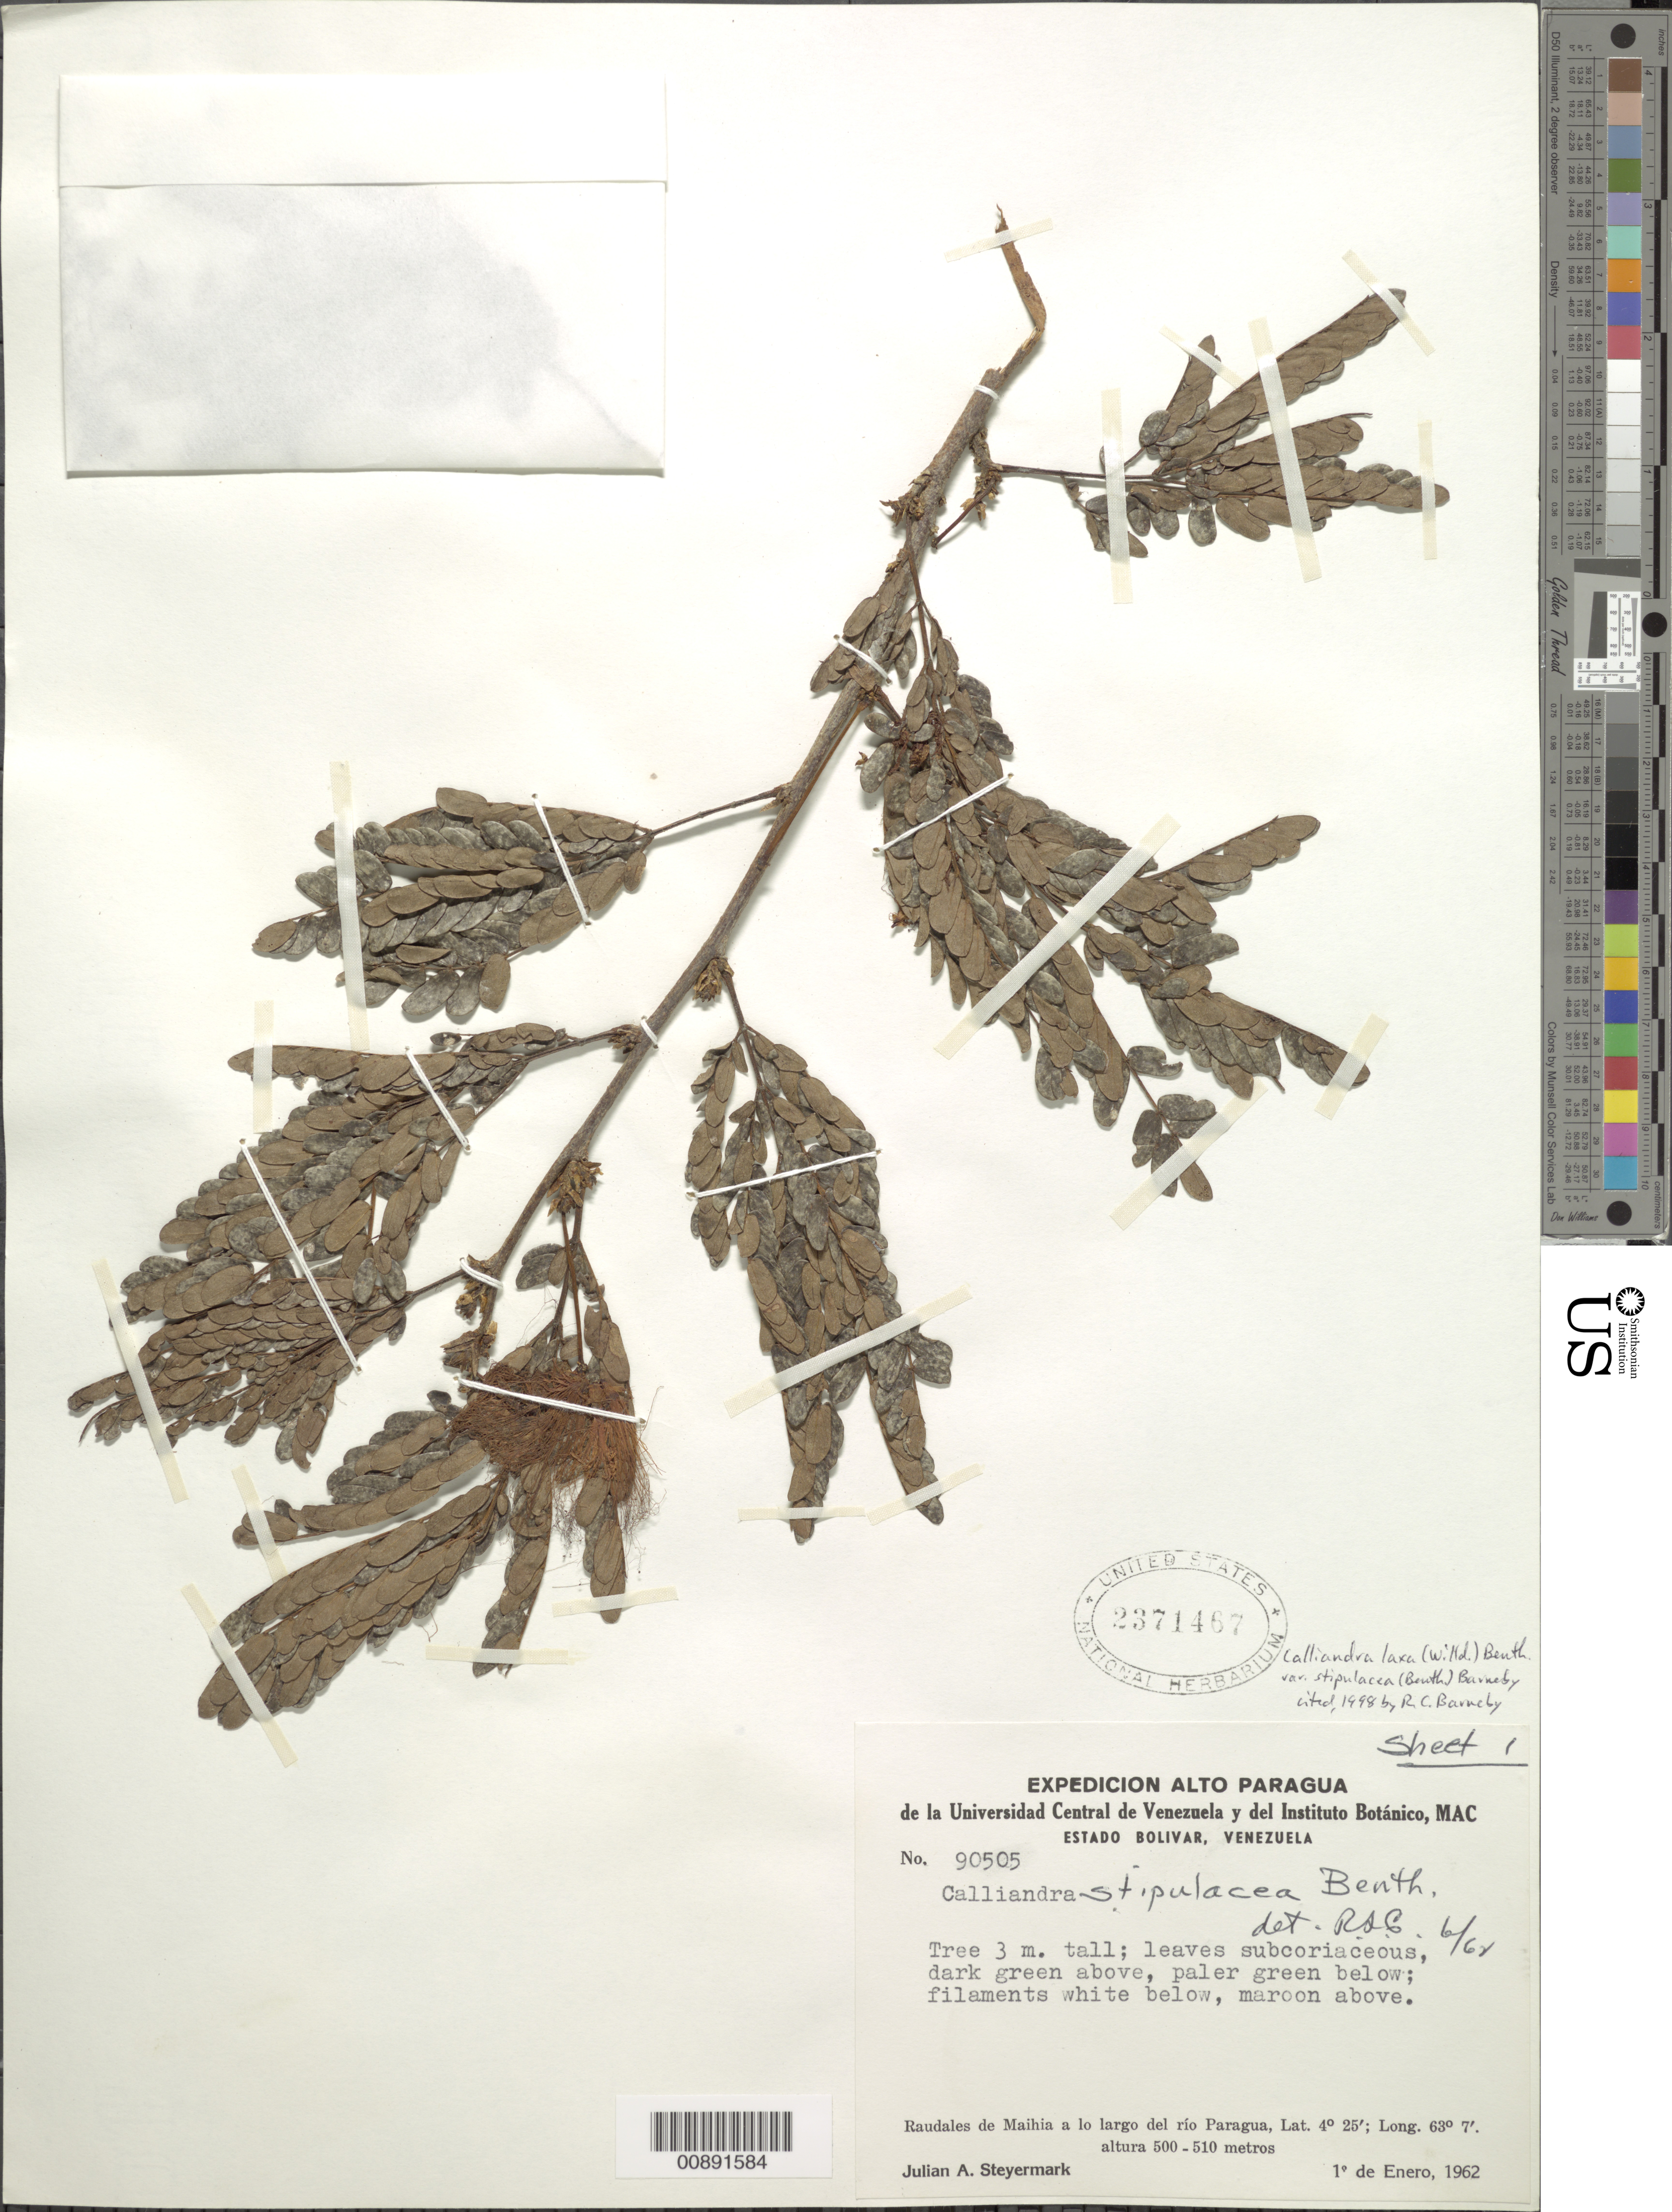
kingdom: Plantae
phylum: Tracheophyta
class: Magnoliopsida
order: Fabales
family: Fabaceae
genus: Calliandra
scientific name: Calliandra laxa var. stipulacea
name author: (Benth.) Barneby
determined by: Cowan, R. S.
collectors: J. Steyermark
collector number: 90505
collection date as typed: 1-Jan-62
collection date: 1962-01-01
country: Venezuela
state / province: Bolívar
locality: Raudales de Maihia, Rió Paragua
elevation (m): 500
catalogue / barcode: US 2371467